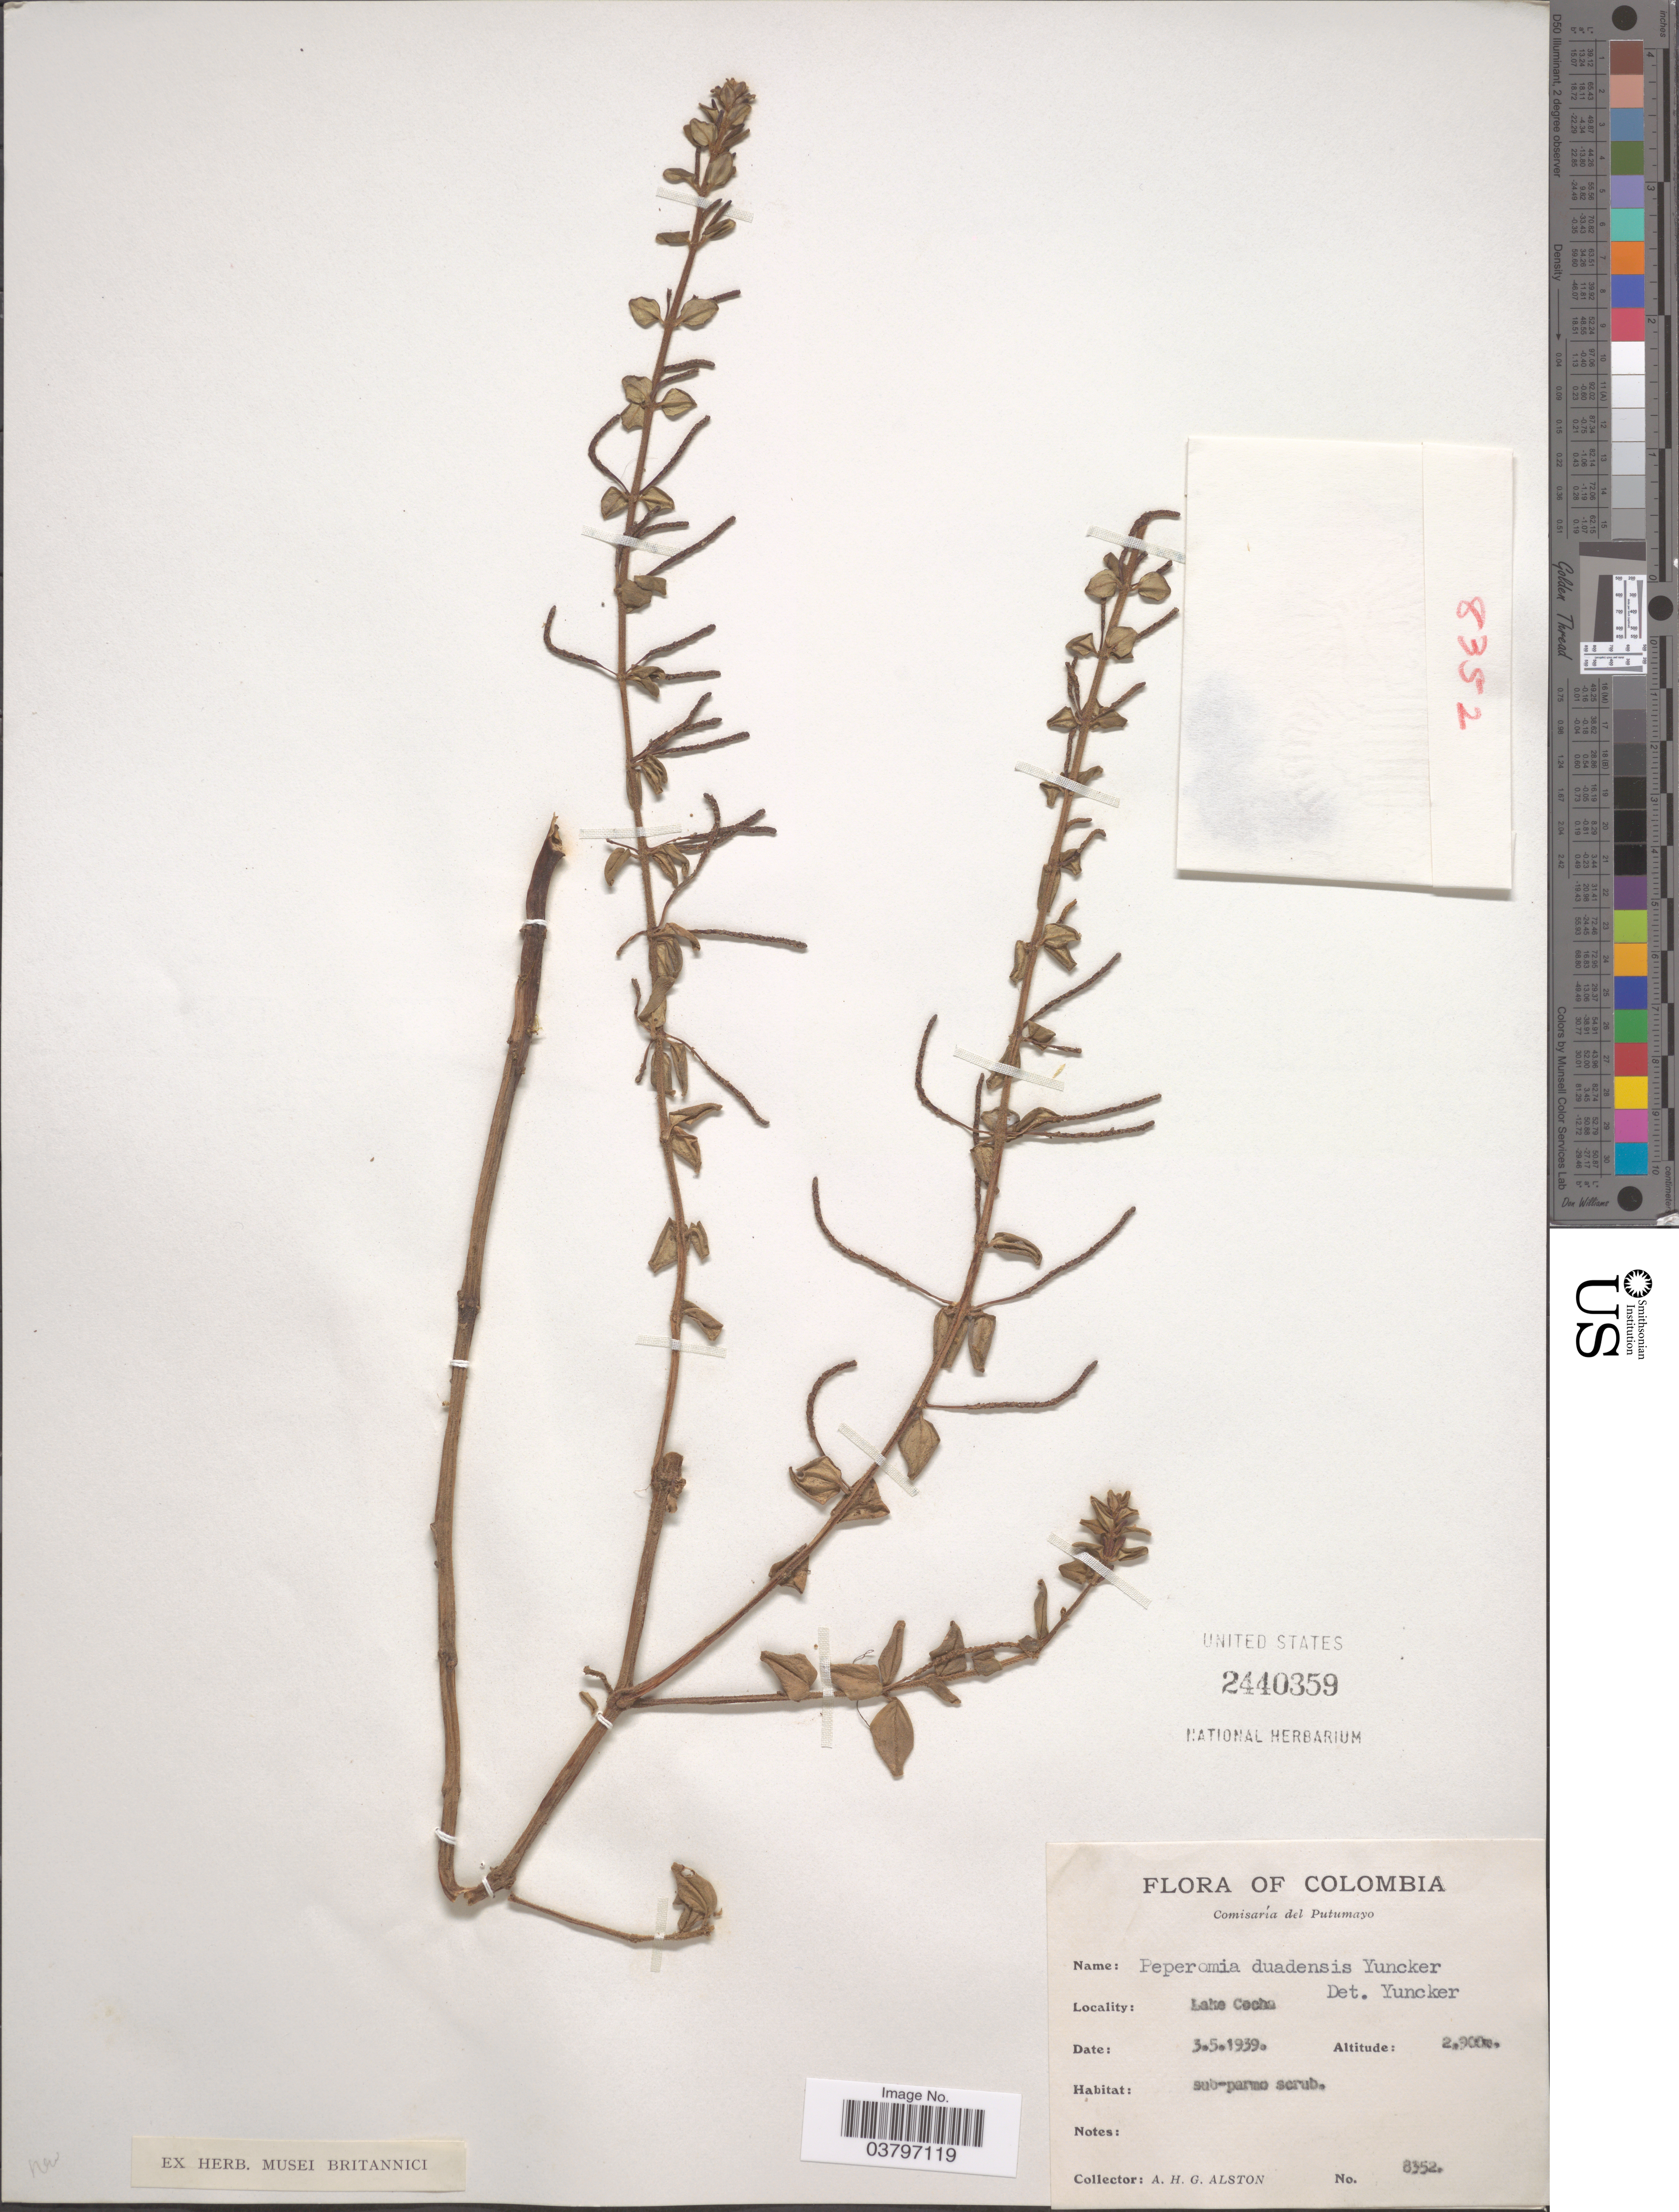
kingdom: Plantae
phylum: Tracheophyta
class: Magnoliopsida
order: Piperales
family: Piperaceae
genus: Peperomia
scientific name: Peperomia duadensis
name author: Yunck.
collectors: A. H. Alston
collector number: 8352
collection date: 1939-05-03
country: Colombia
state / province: Putumayo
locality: Comisaría del Putumayo. Lake Cocha.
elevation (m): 2900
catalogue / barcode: US 2440359